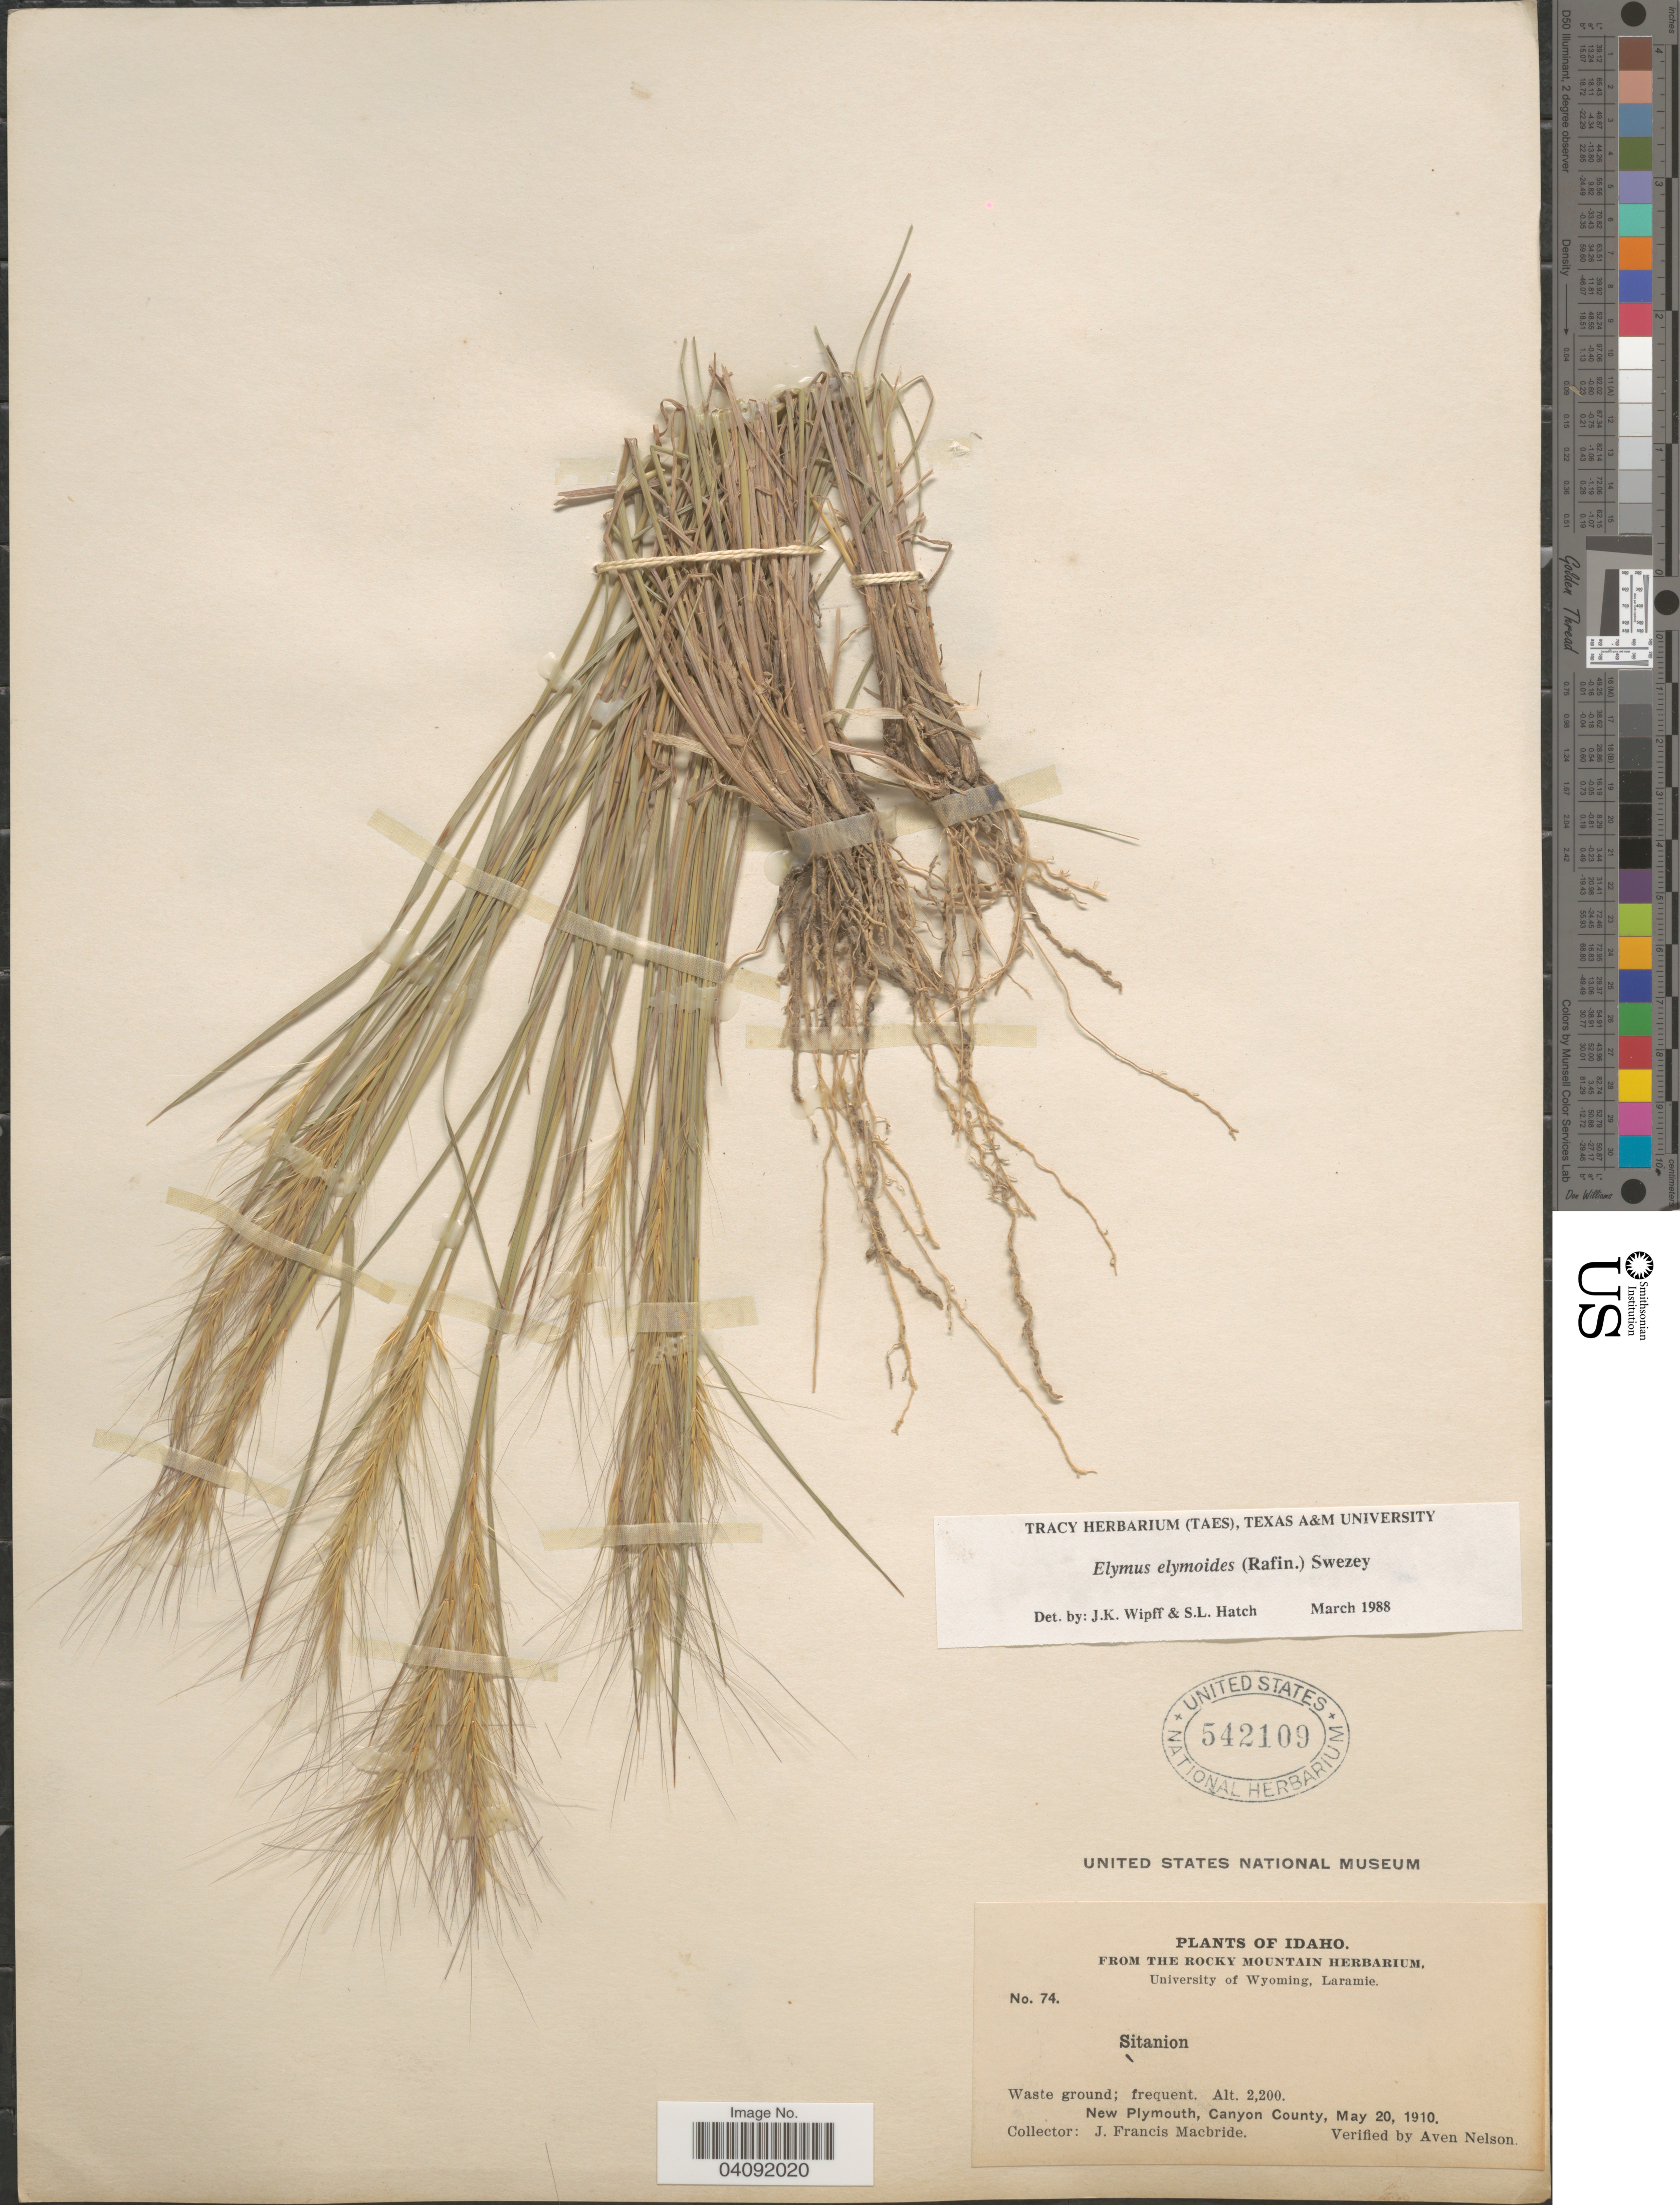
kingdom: Plantae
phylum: Tracheophyta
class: Liliopsida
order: Poales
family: Poaceae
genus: Elymus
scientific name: Elymus elymoides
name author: (Raf.) Swezey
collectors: J. F. Macbride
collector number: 74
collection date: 1910-05-20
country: United States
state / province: Idaho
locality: New Plymouth, Canyon County.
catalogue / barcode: US 542109